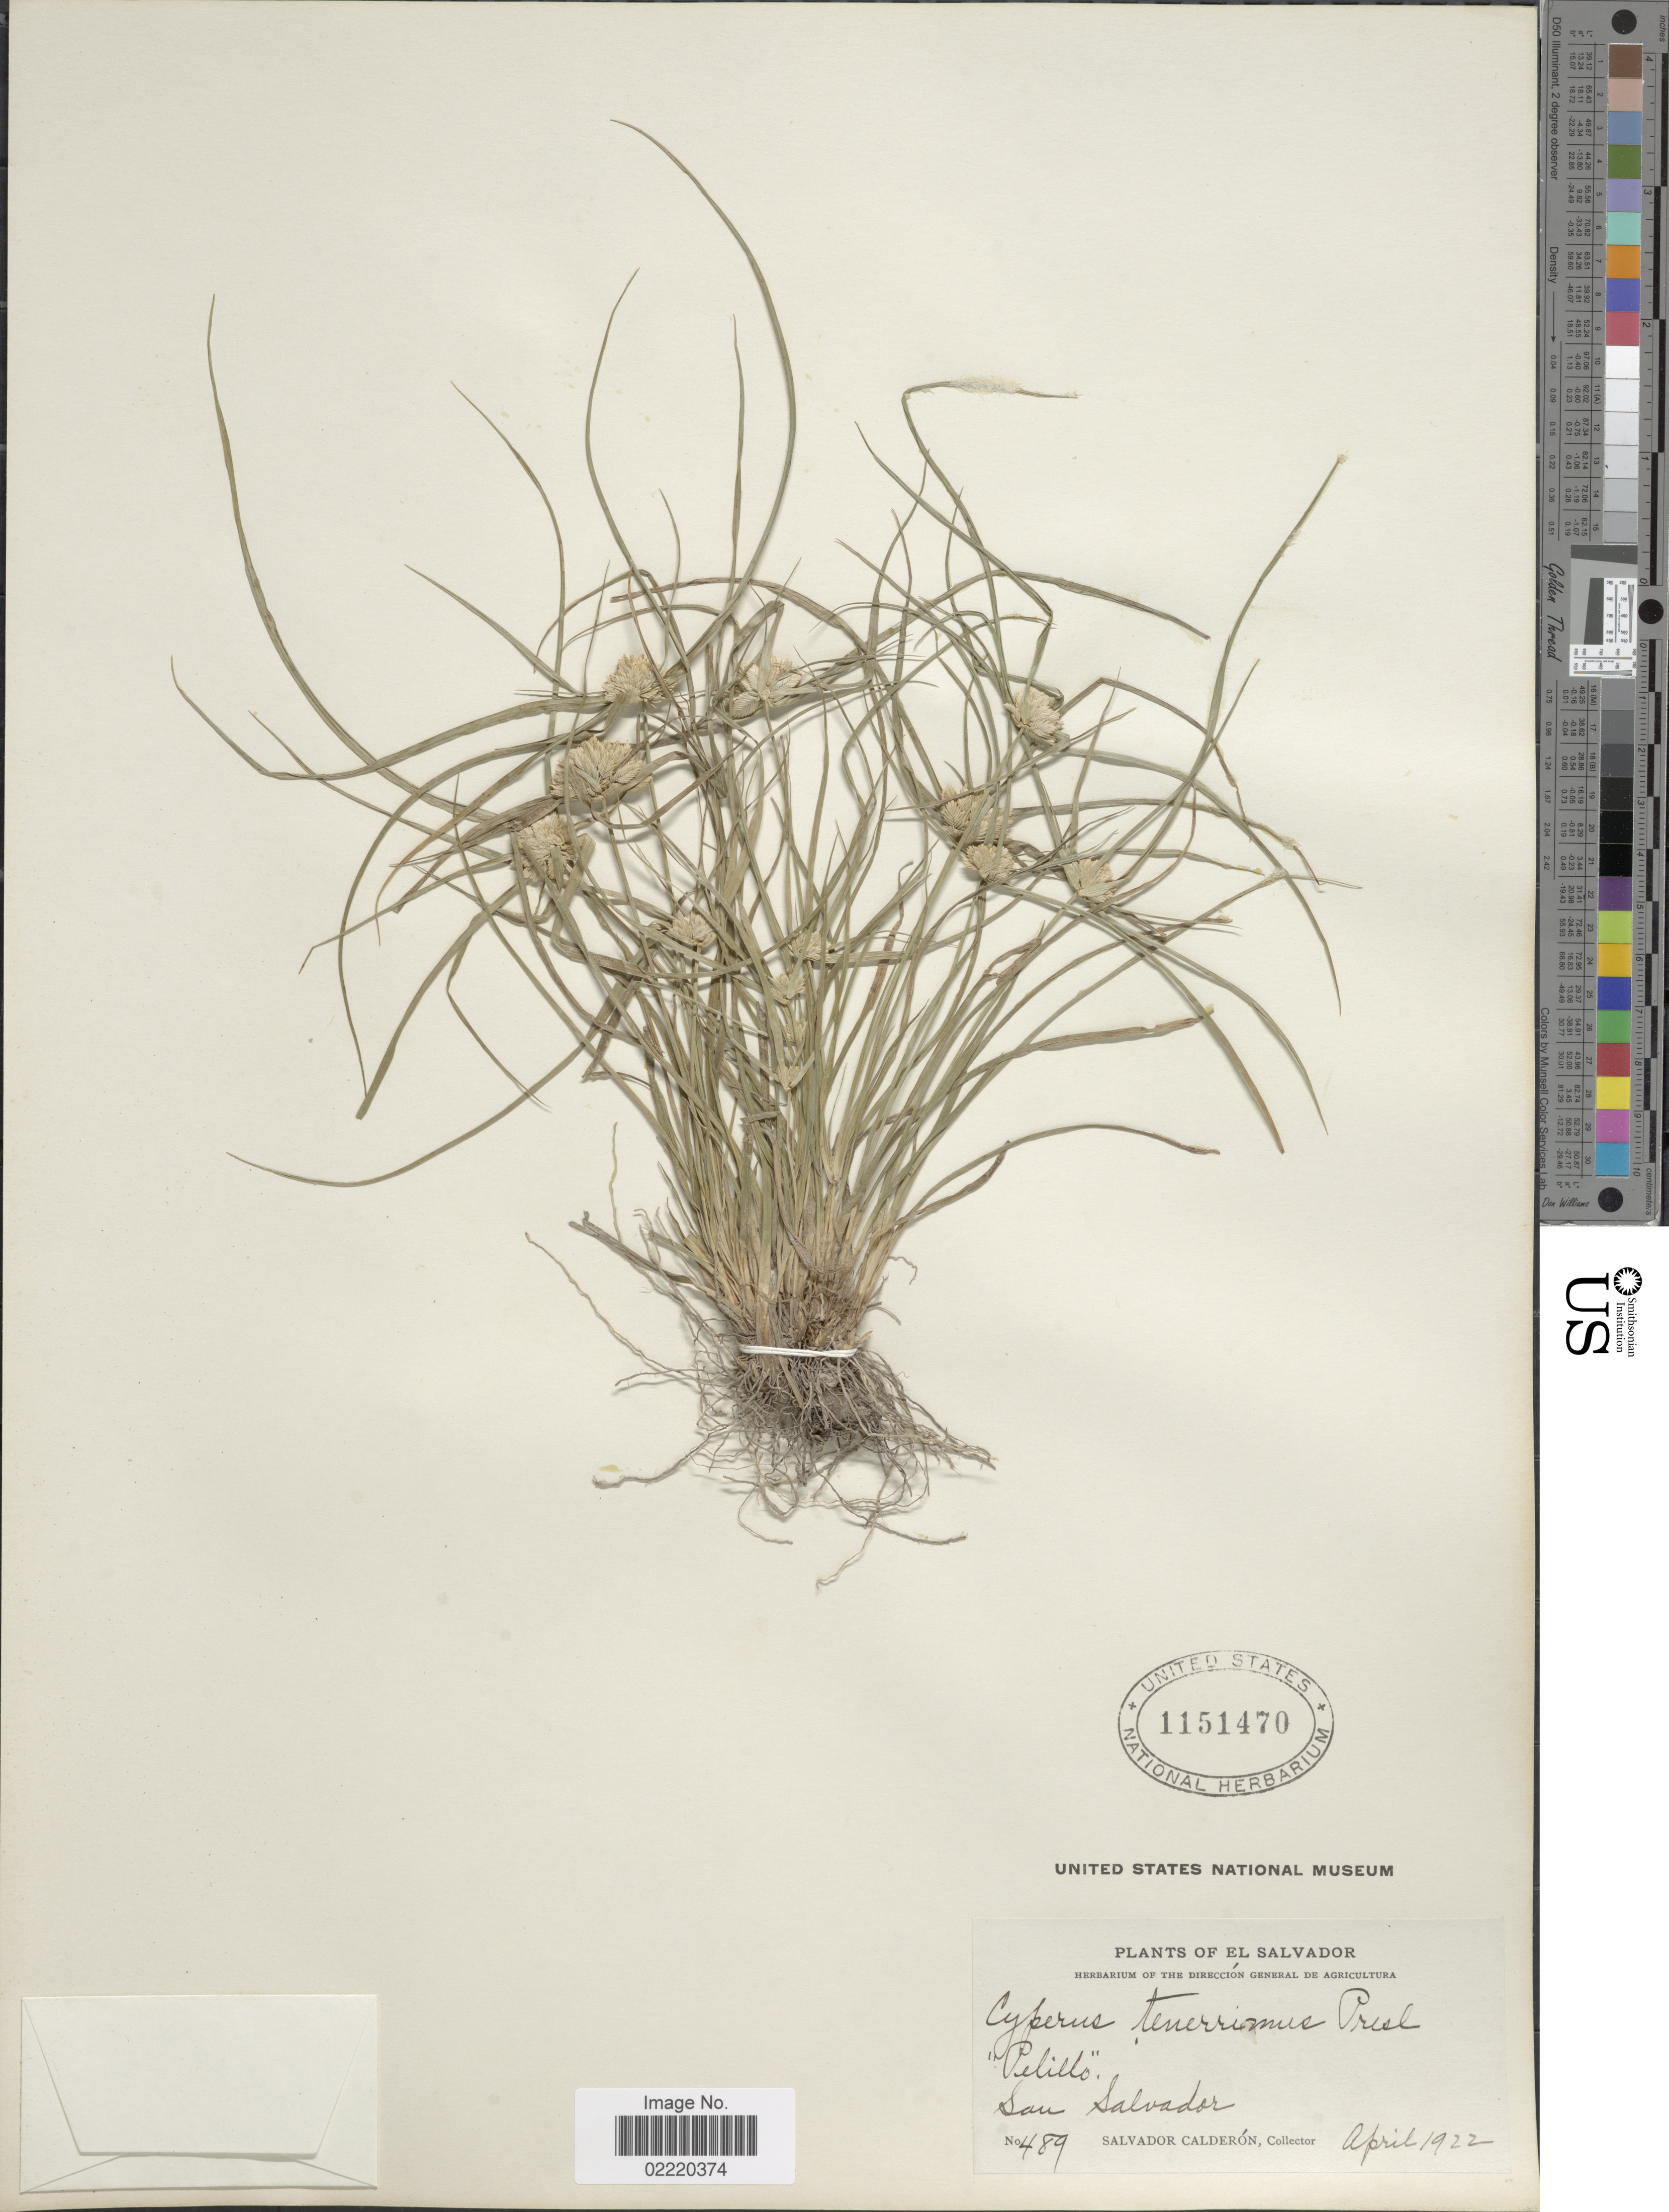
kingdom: Plantae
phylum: Tracheophyta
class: Liliopsida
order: Poales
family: Cyperaceae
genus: Cyperus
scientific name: Cyperus tenerrimus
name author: J. Presl & C. Presl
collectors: S. Calderón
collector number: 489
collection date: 1922-04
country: El Salvador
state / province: San Salvador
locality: Pelillo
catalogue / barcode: US 1151470